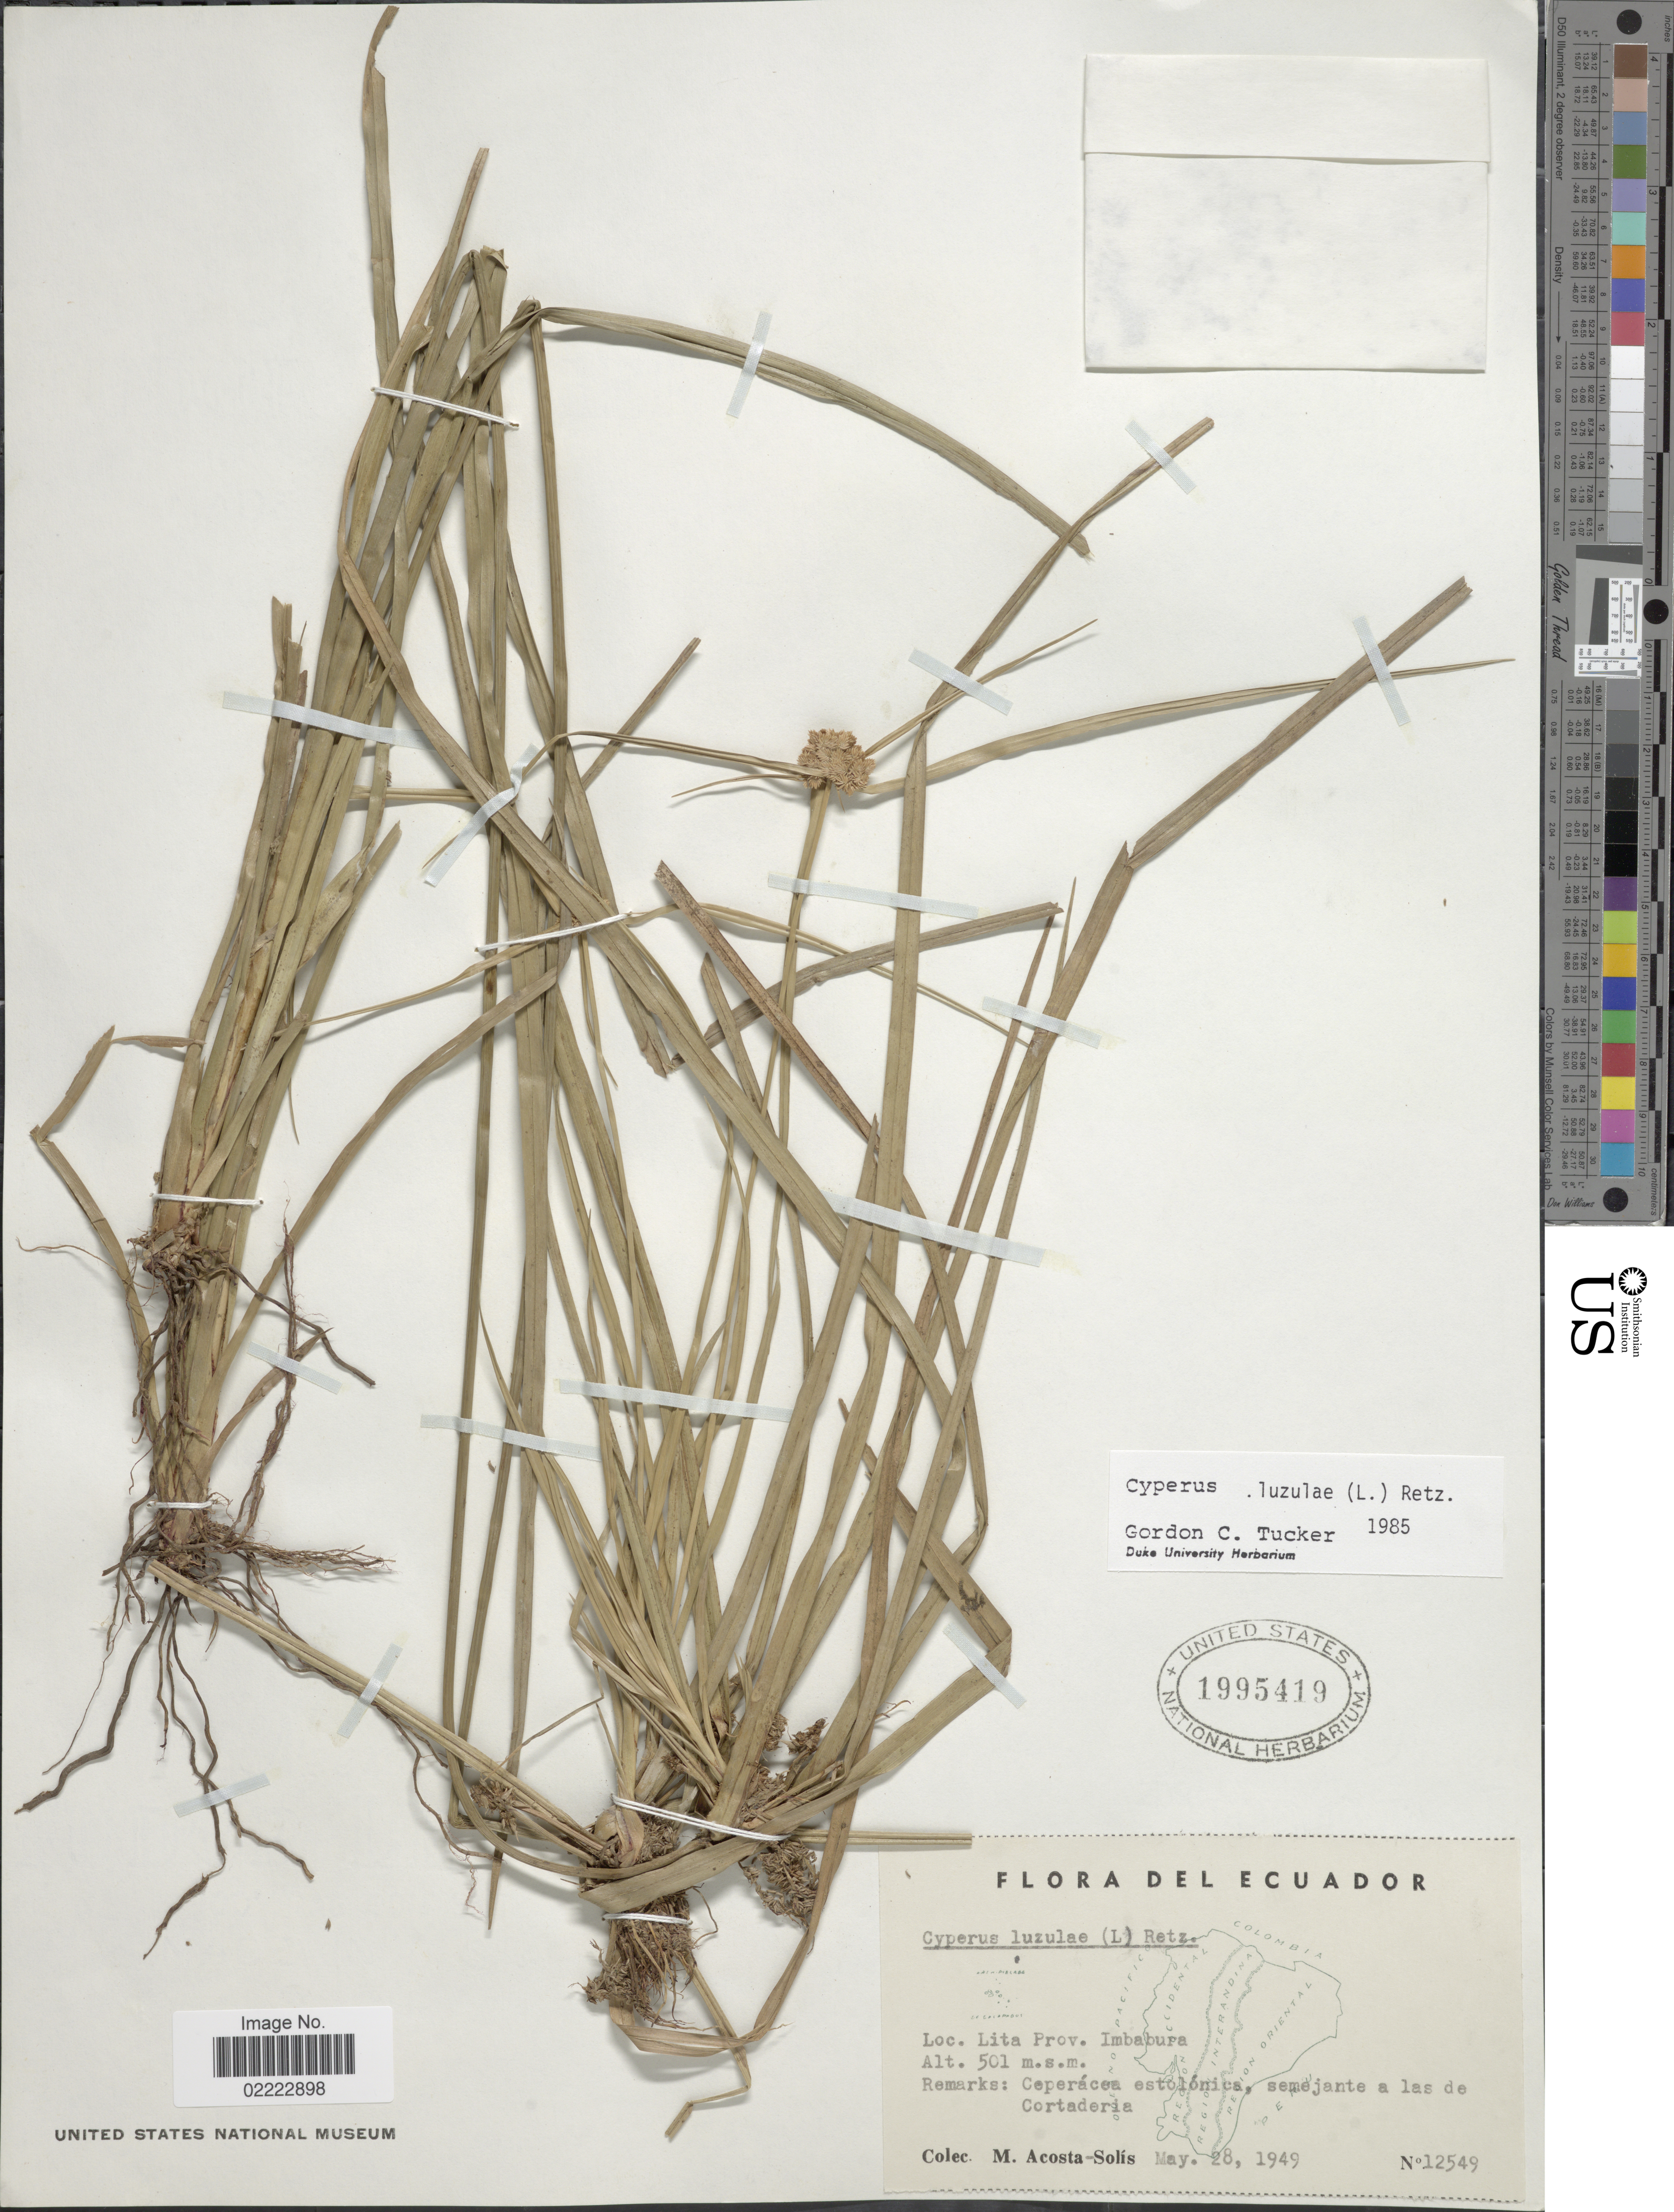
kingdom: Plantae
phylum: Tracheophyta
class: Liliopsida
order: Poales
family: Cyperaceae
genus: Cyperus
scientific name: Cyperus luzulae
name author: (L.) Rottb. ex Retz.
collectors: M. Acosta Solis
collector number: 12549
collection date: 1949-05-28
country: Ecuador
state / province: Imbabura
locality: Lita Prov. Imbabura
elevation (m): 501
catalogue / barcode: US 1995419